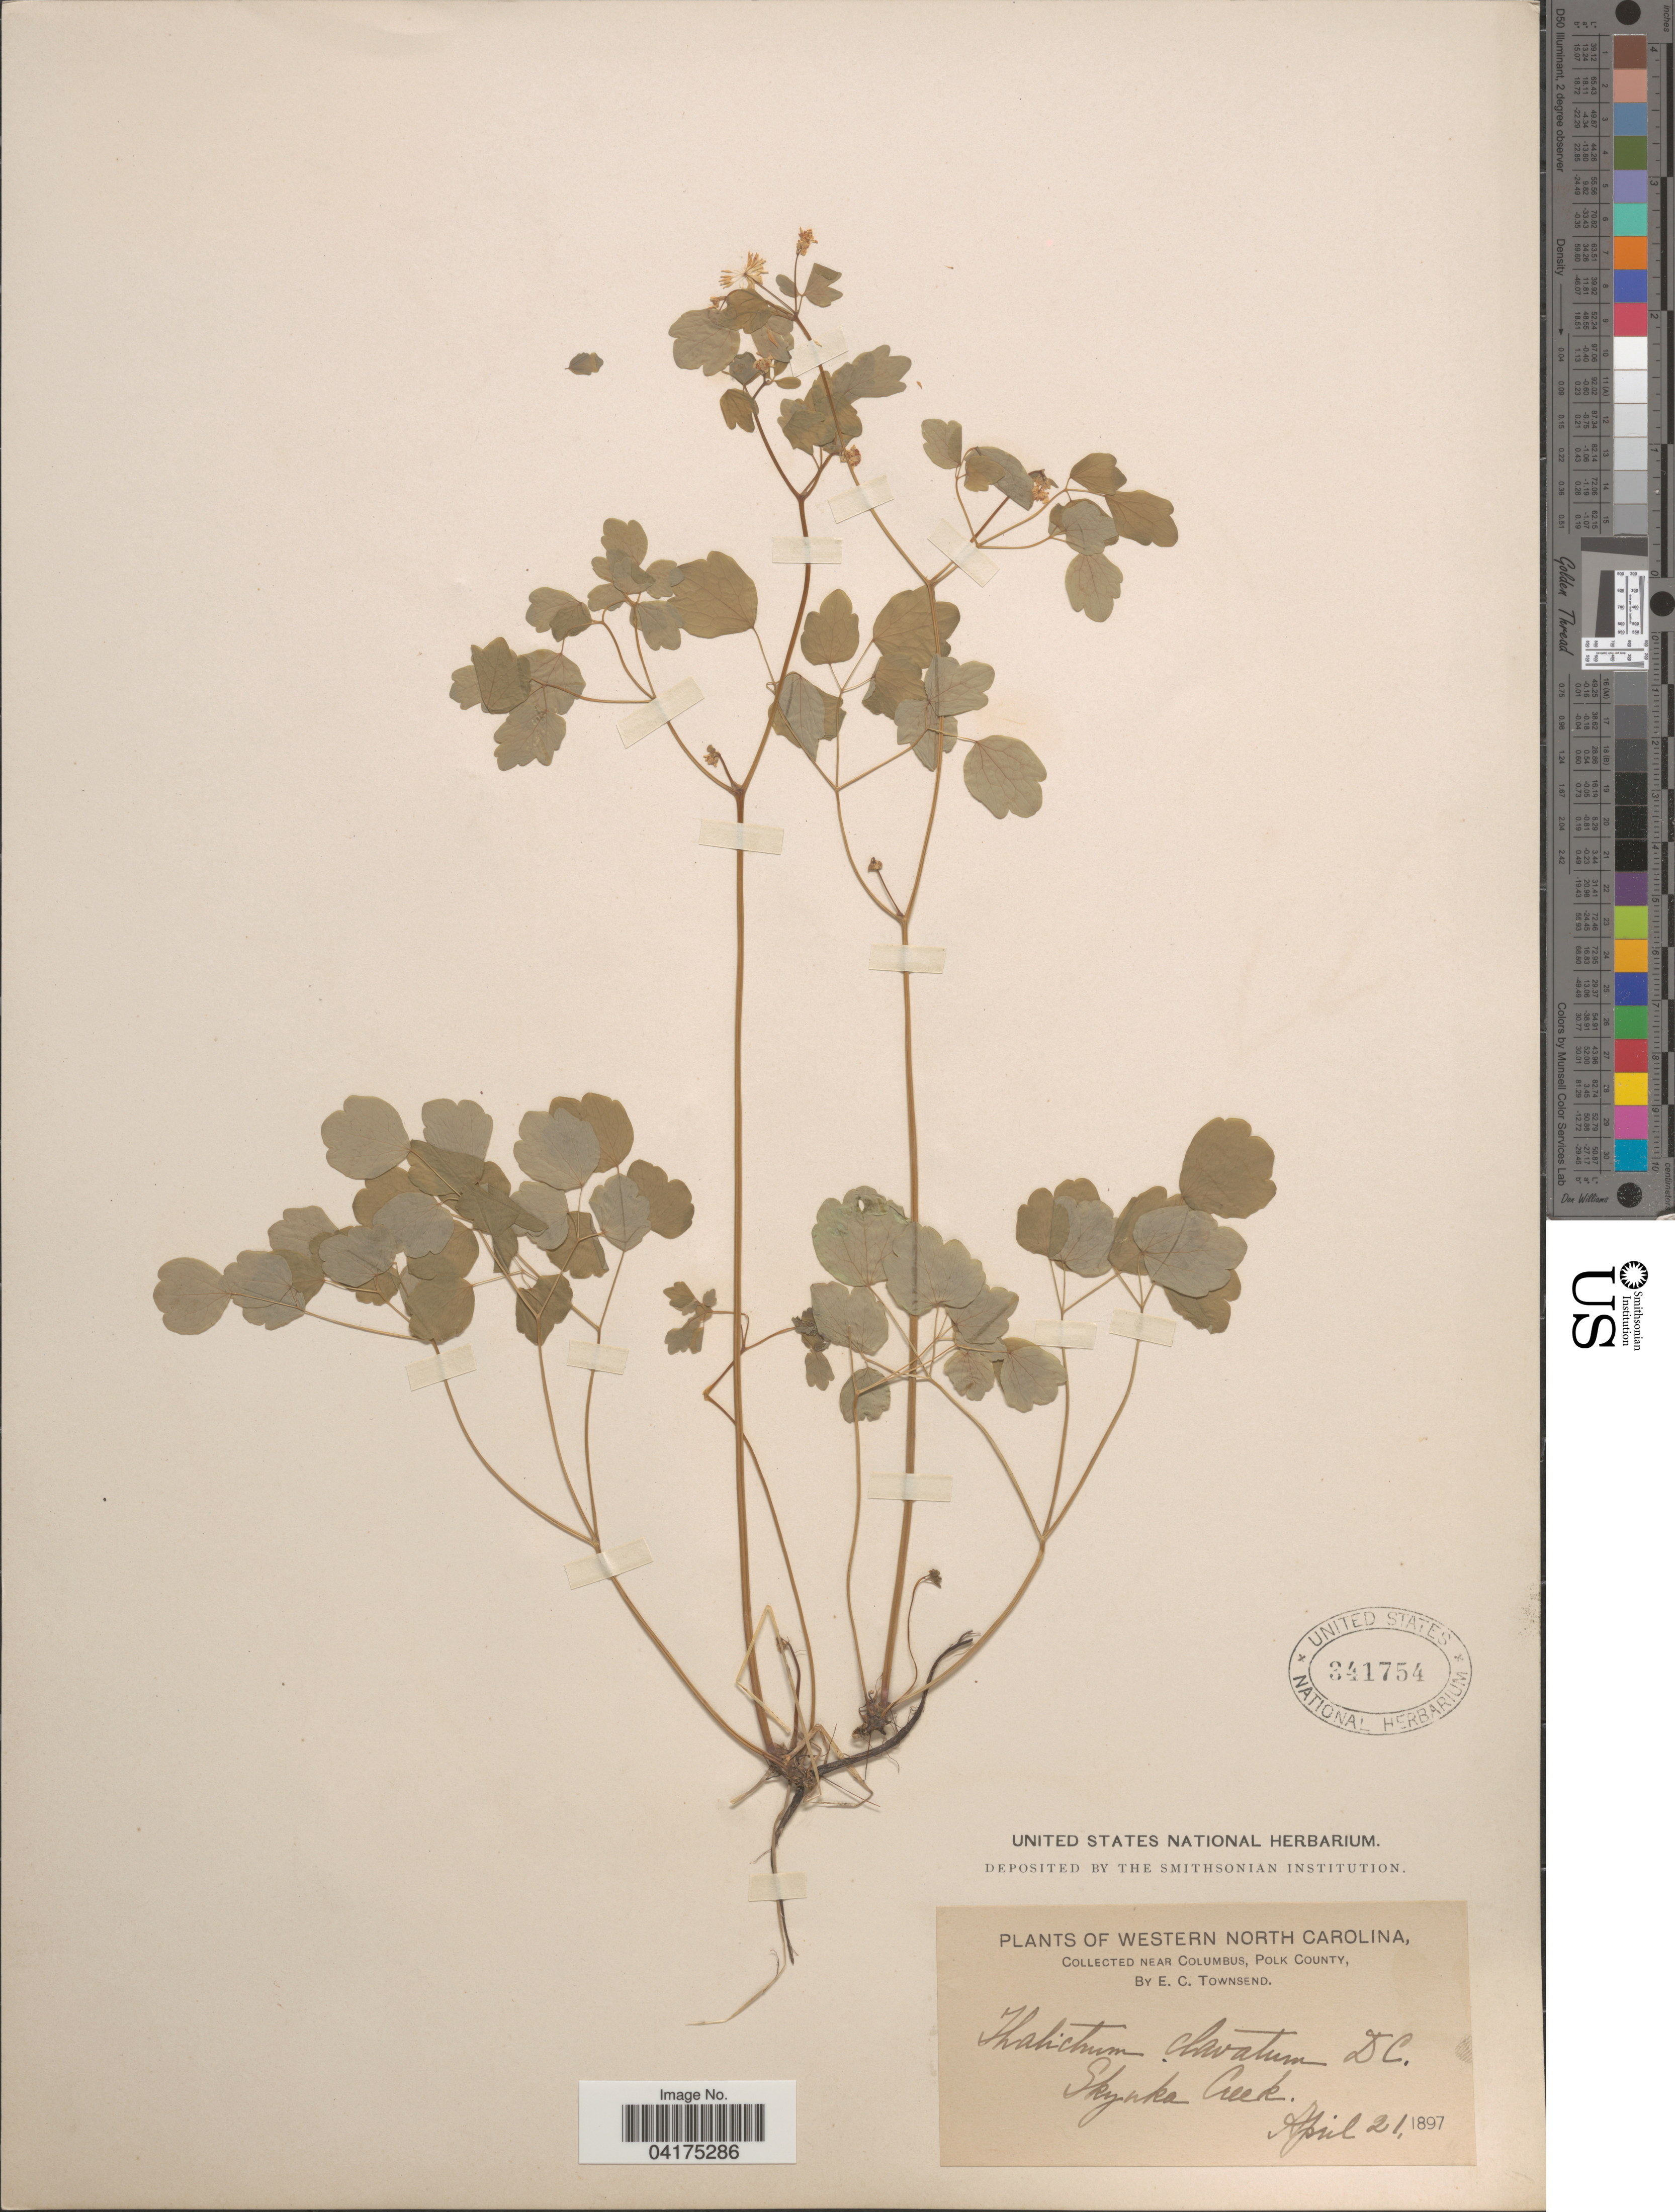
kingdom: Plantae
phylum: Tracheophyta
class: Magnoliopsida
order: Ranunculales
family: Ranunculaceae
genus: Thalictrum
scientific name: Thalictrum clavatum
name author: DC.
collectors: E. C. Townsend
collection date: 1897-04-21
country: United States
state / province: North Carolina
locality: Western North Carolina. Near Columbus, Polk County. Skyuka Creek.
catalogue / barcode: US 341754